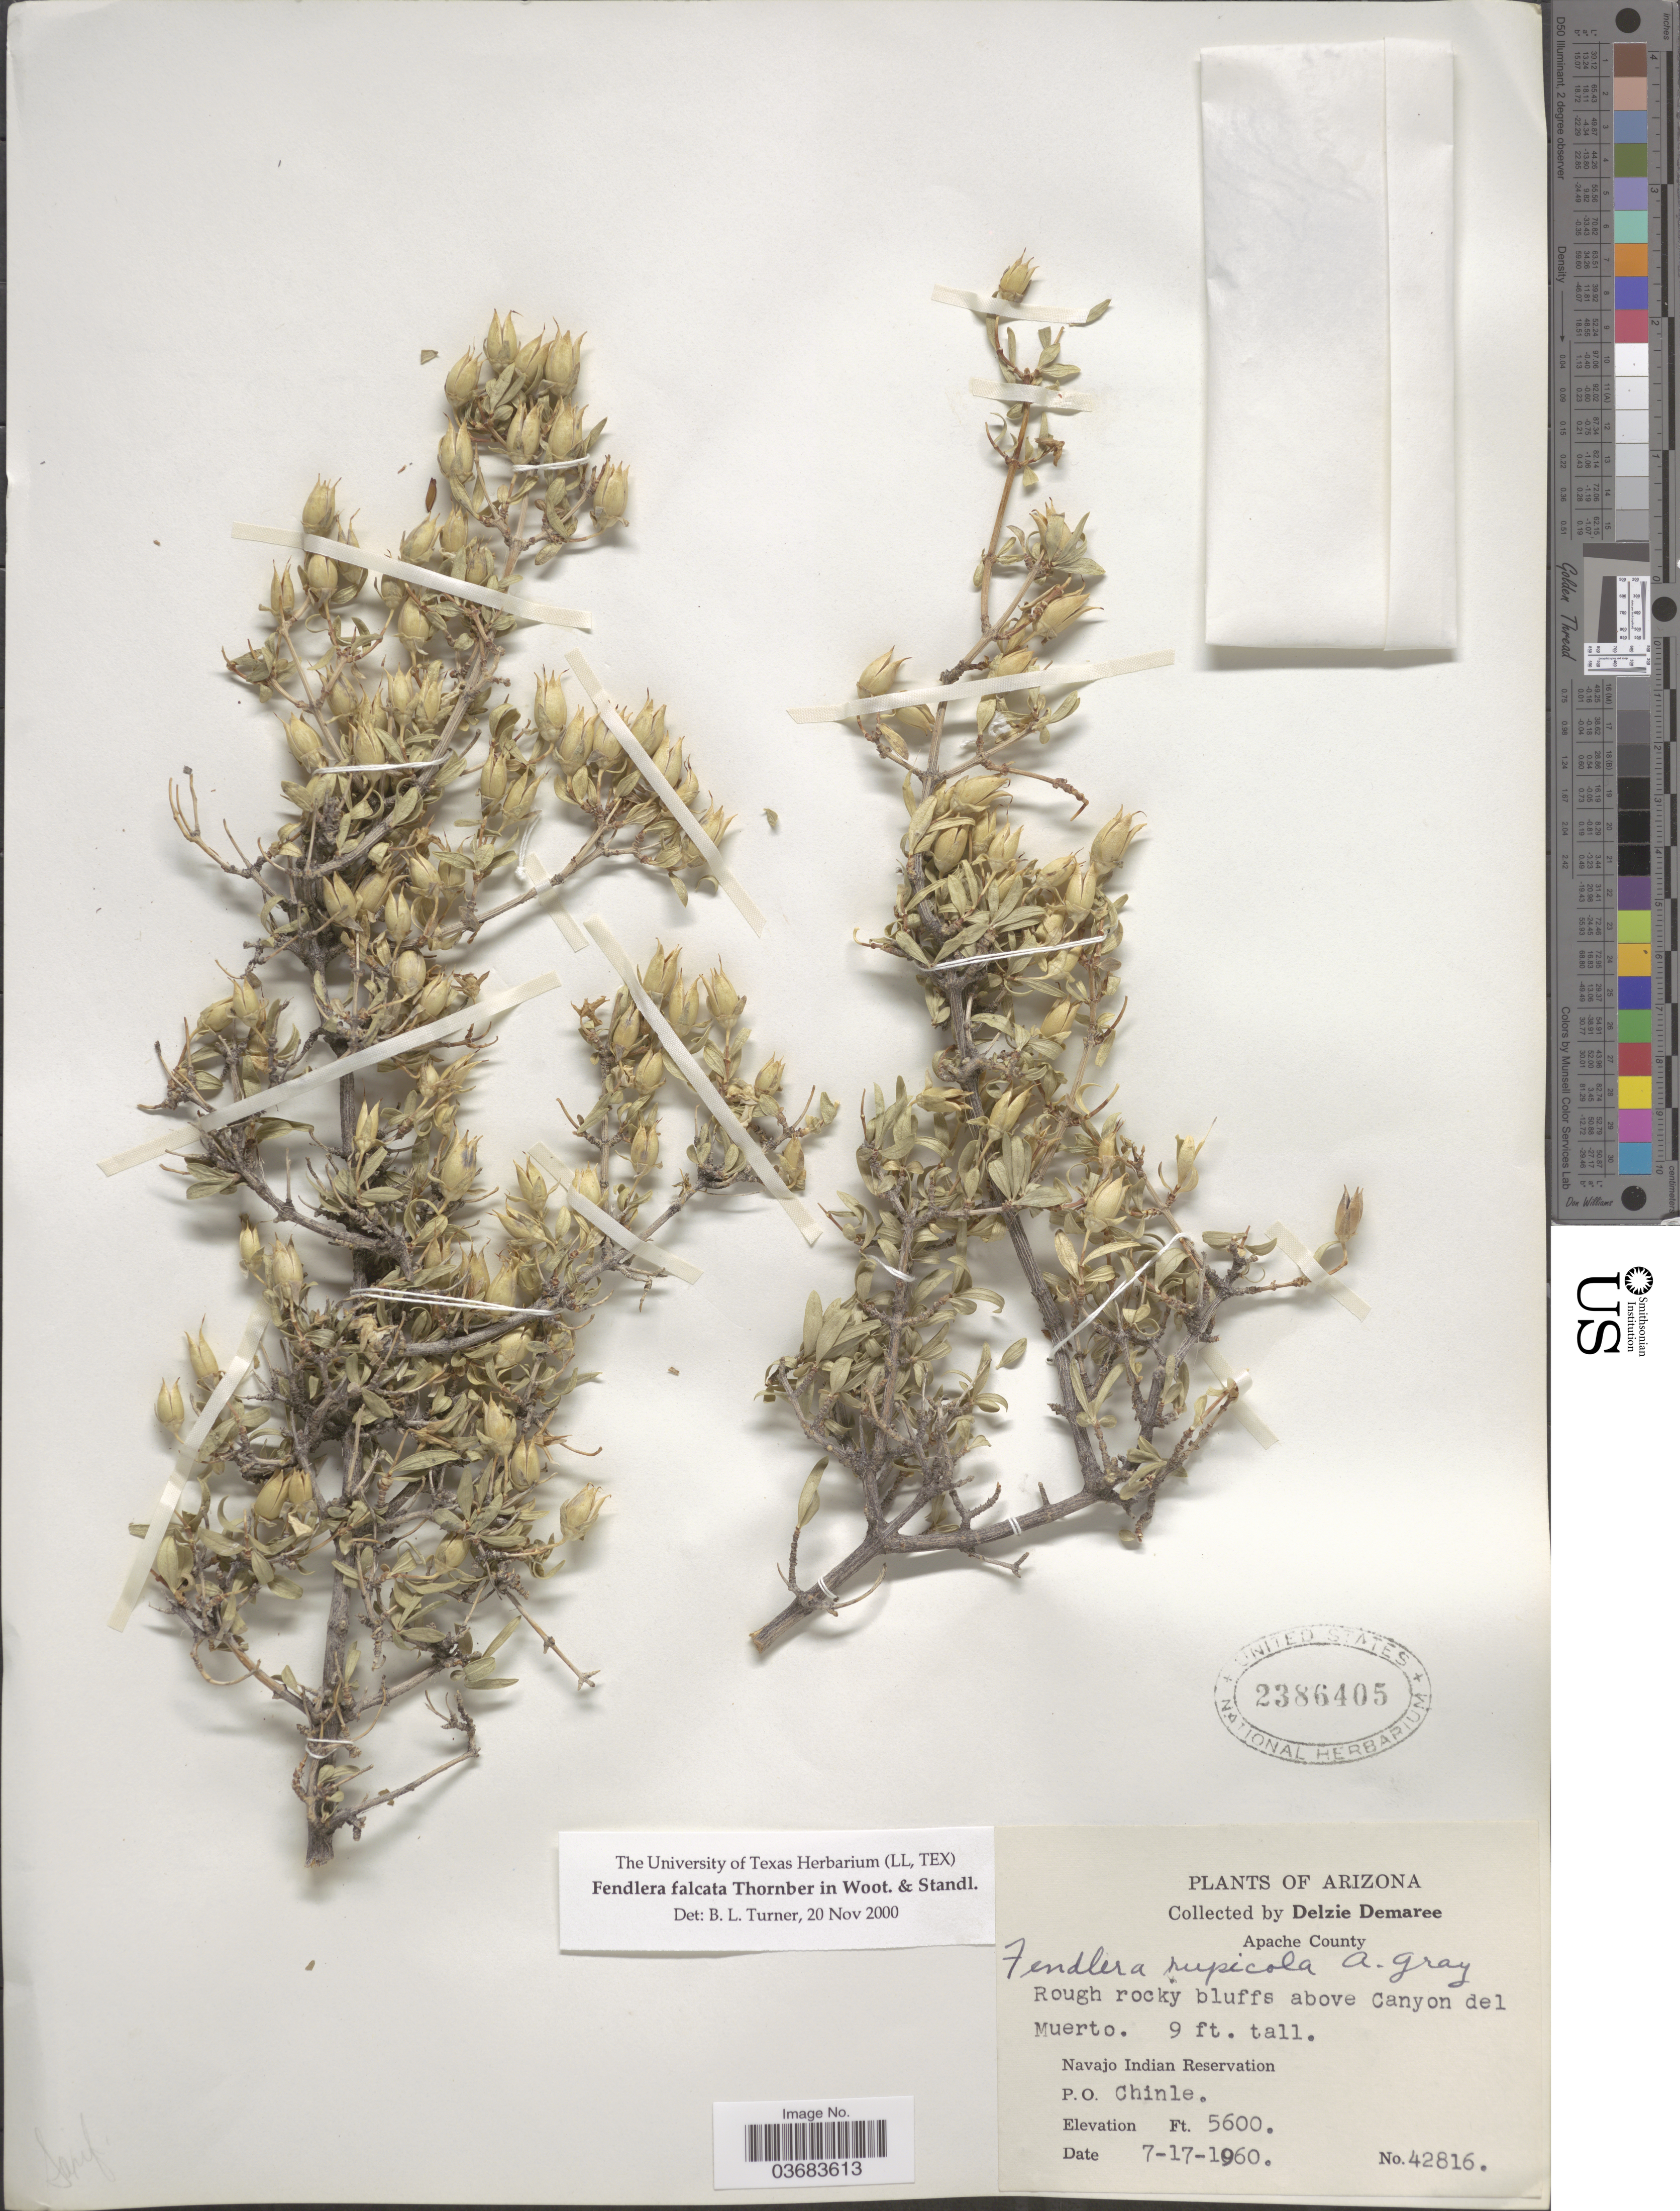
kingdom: Plantae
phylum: Tracheophyta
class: Magnoliopsida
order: Cornales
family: Hydrangeaceae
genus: Fendlera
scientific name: Fendlera rupicola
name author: Englem. & A. Gray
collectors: D. Demaree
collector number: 42816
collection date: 1960-07-17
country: United States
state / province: Arizona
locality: Apache County. Above Canyon del Muerto. Navajo Indian Reservation. P. O. Chinle.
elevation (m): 1707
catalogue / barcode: US 2386405